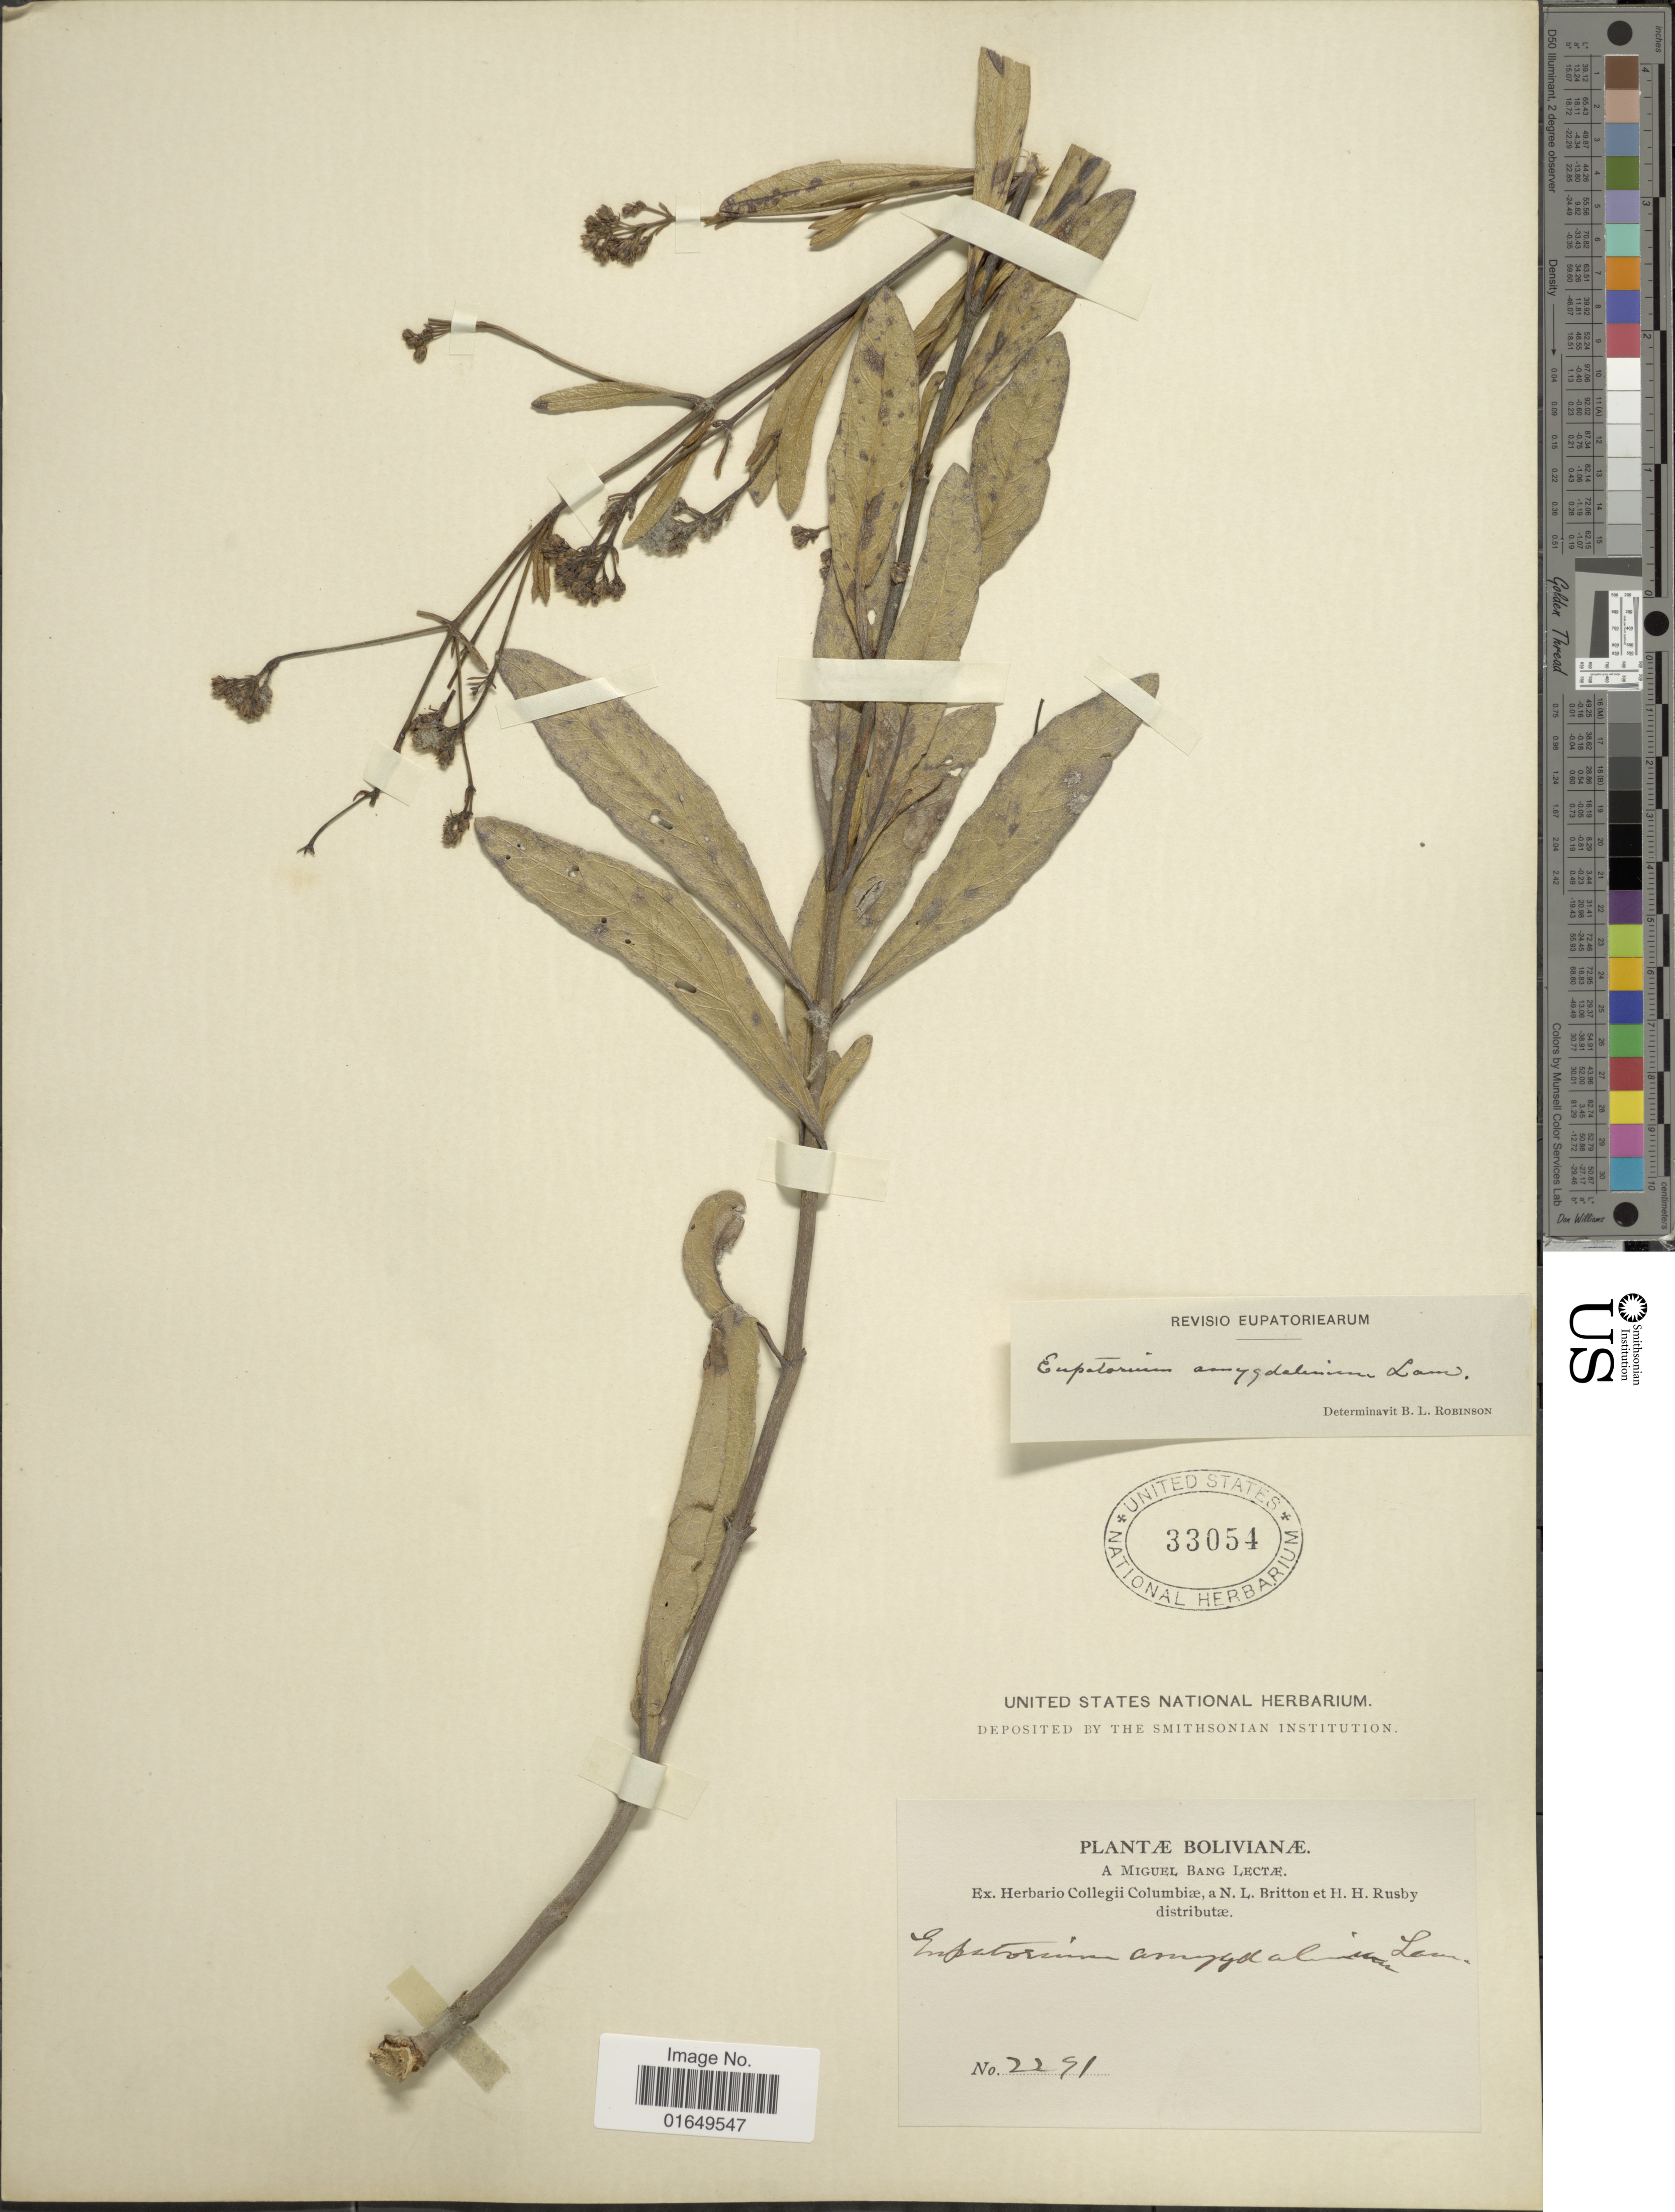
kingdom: Plantae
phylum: Tracheophyta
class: Magnoliopsida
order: Asterales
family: Asteraceae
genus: Ayapana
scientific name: Ayapana amygdalina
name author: (Lam.) R.M. King & H. Rob.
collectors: M. Bang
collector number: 2291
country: Bolivia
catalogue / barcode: US 33054